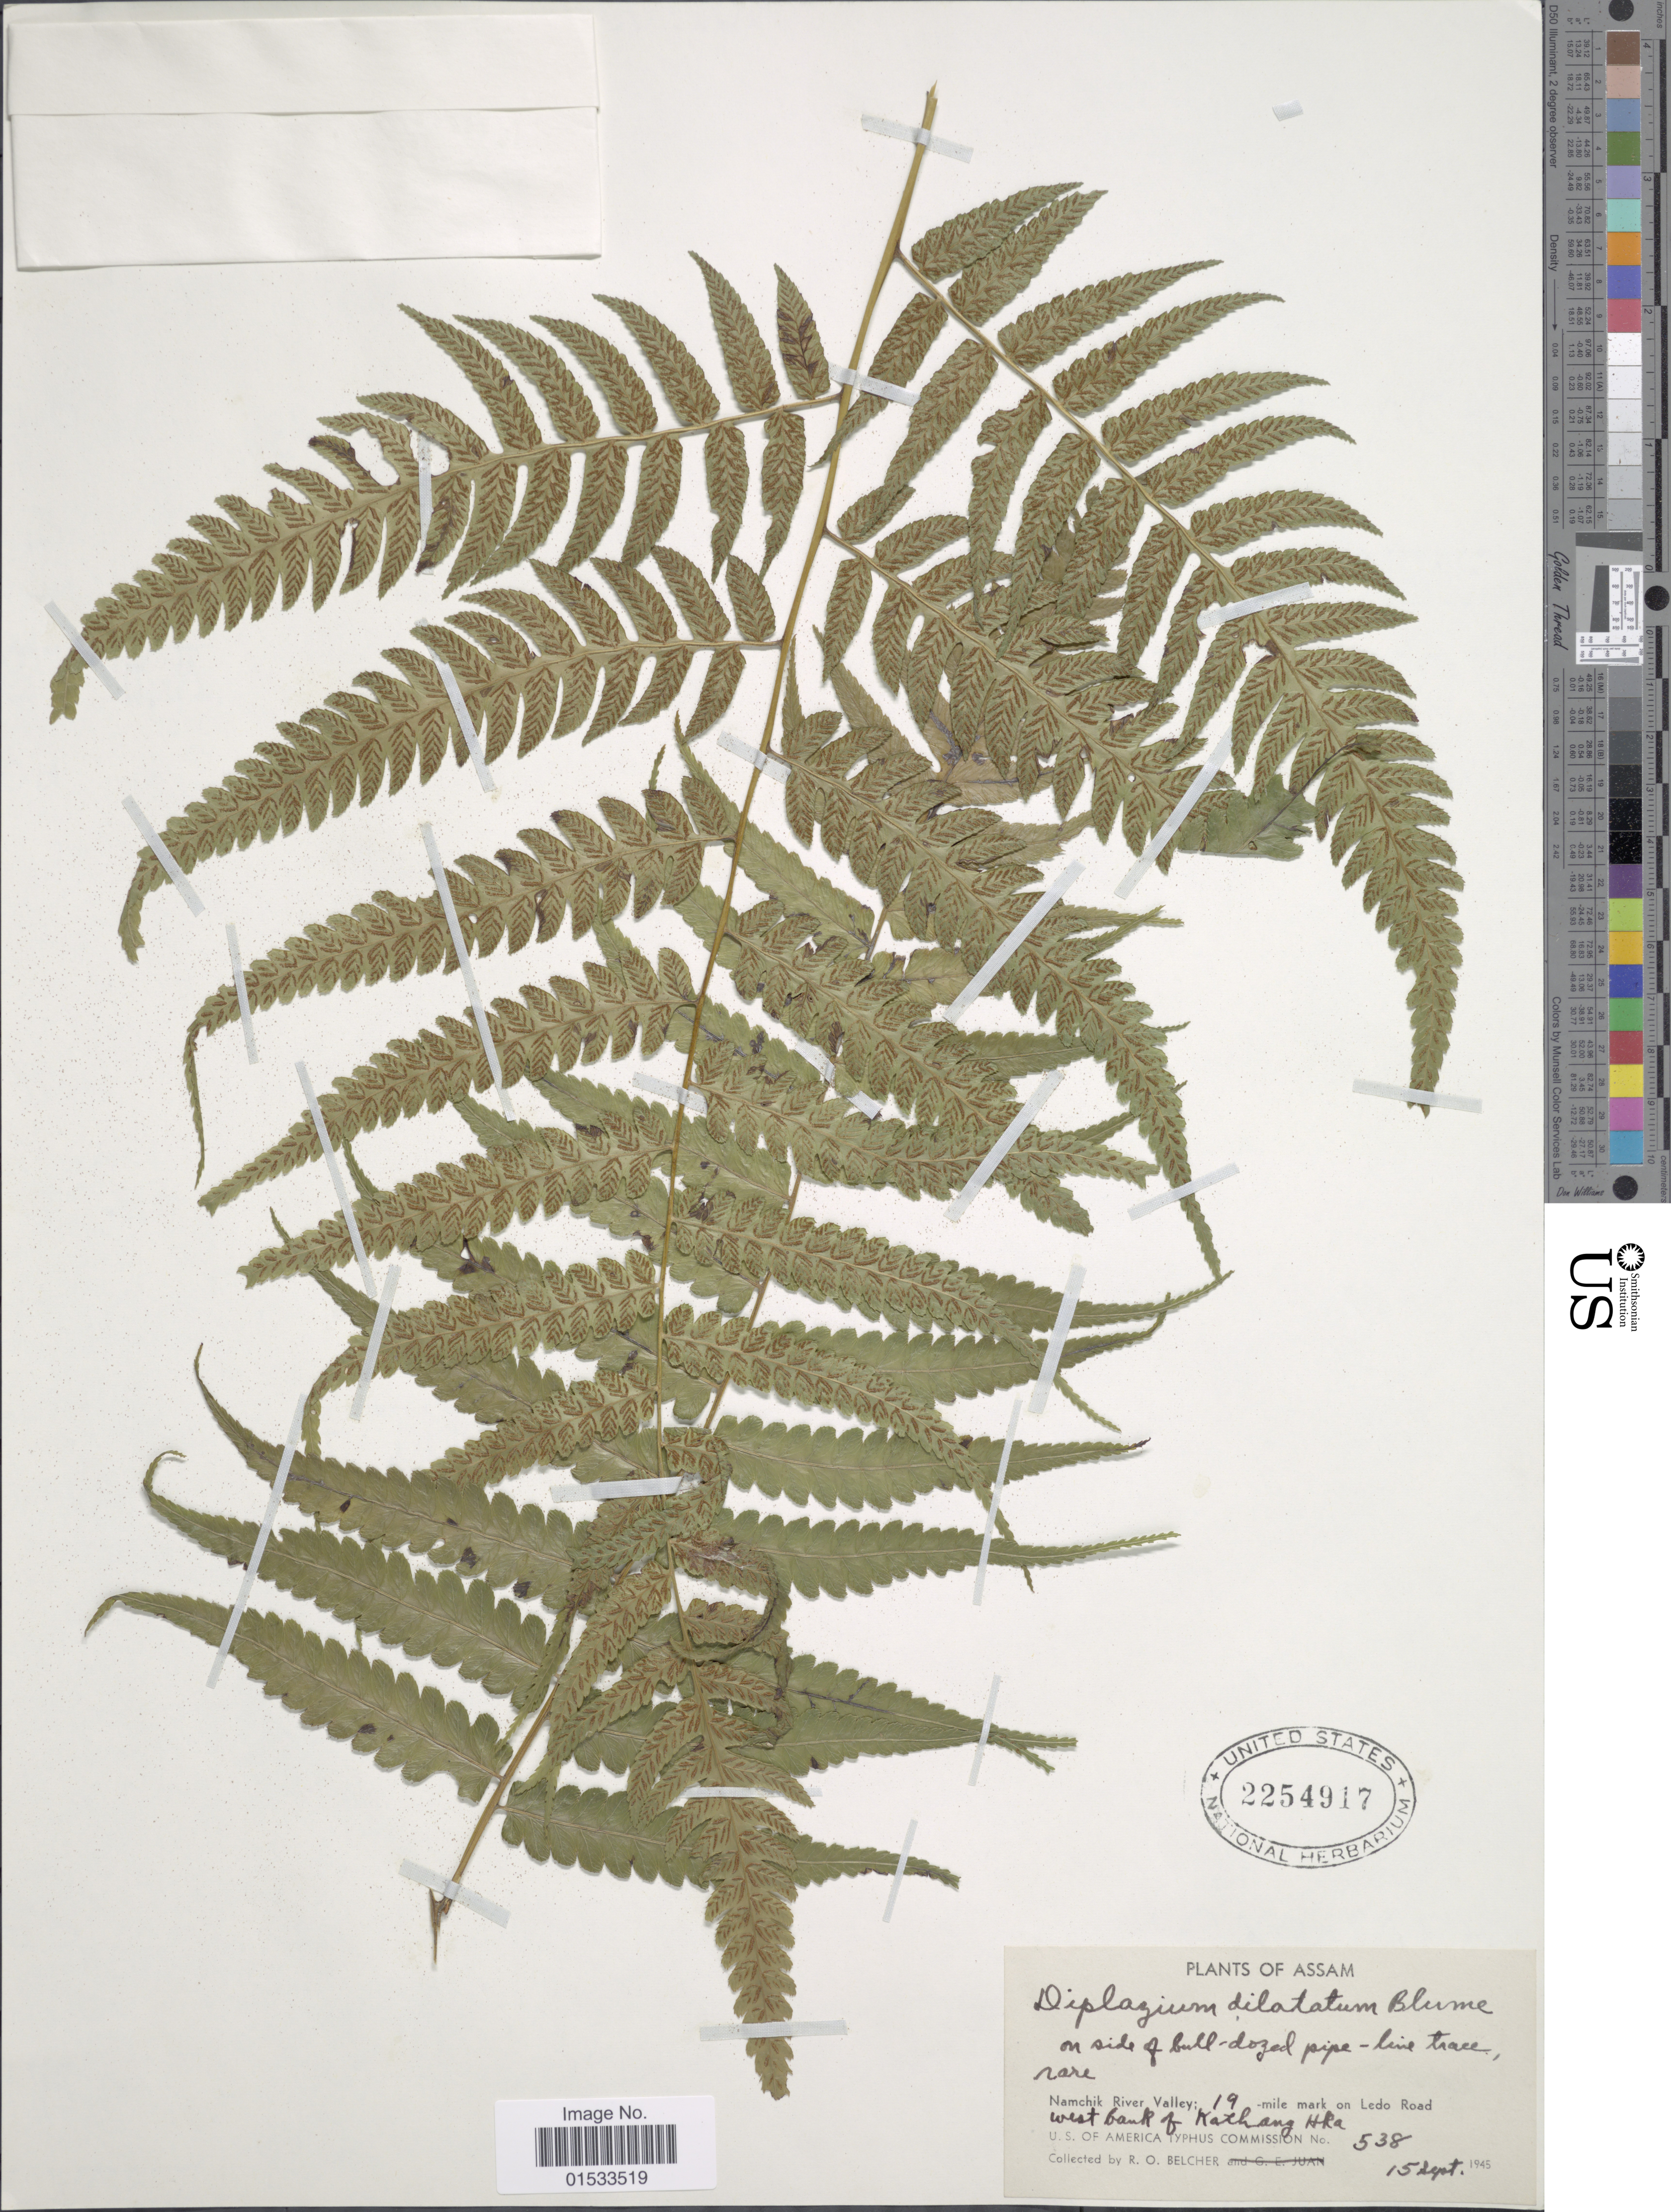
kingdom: Plantae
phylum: Tracheophyta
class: Polypodiopsida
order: Polypodiales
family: Athyriaceae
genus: Diplazium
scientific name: Diplazium dilatatum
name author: Blume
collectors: R. Belcher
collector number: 538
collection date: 1945-09-15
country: India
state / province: Assam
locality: Namchik River Valley; 19-mile mark on Ledo Road west bank of Kathang Hka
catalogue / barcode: US 2254917